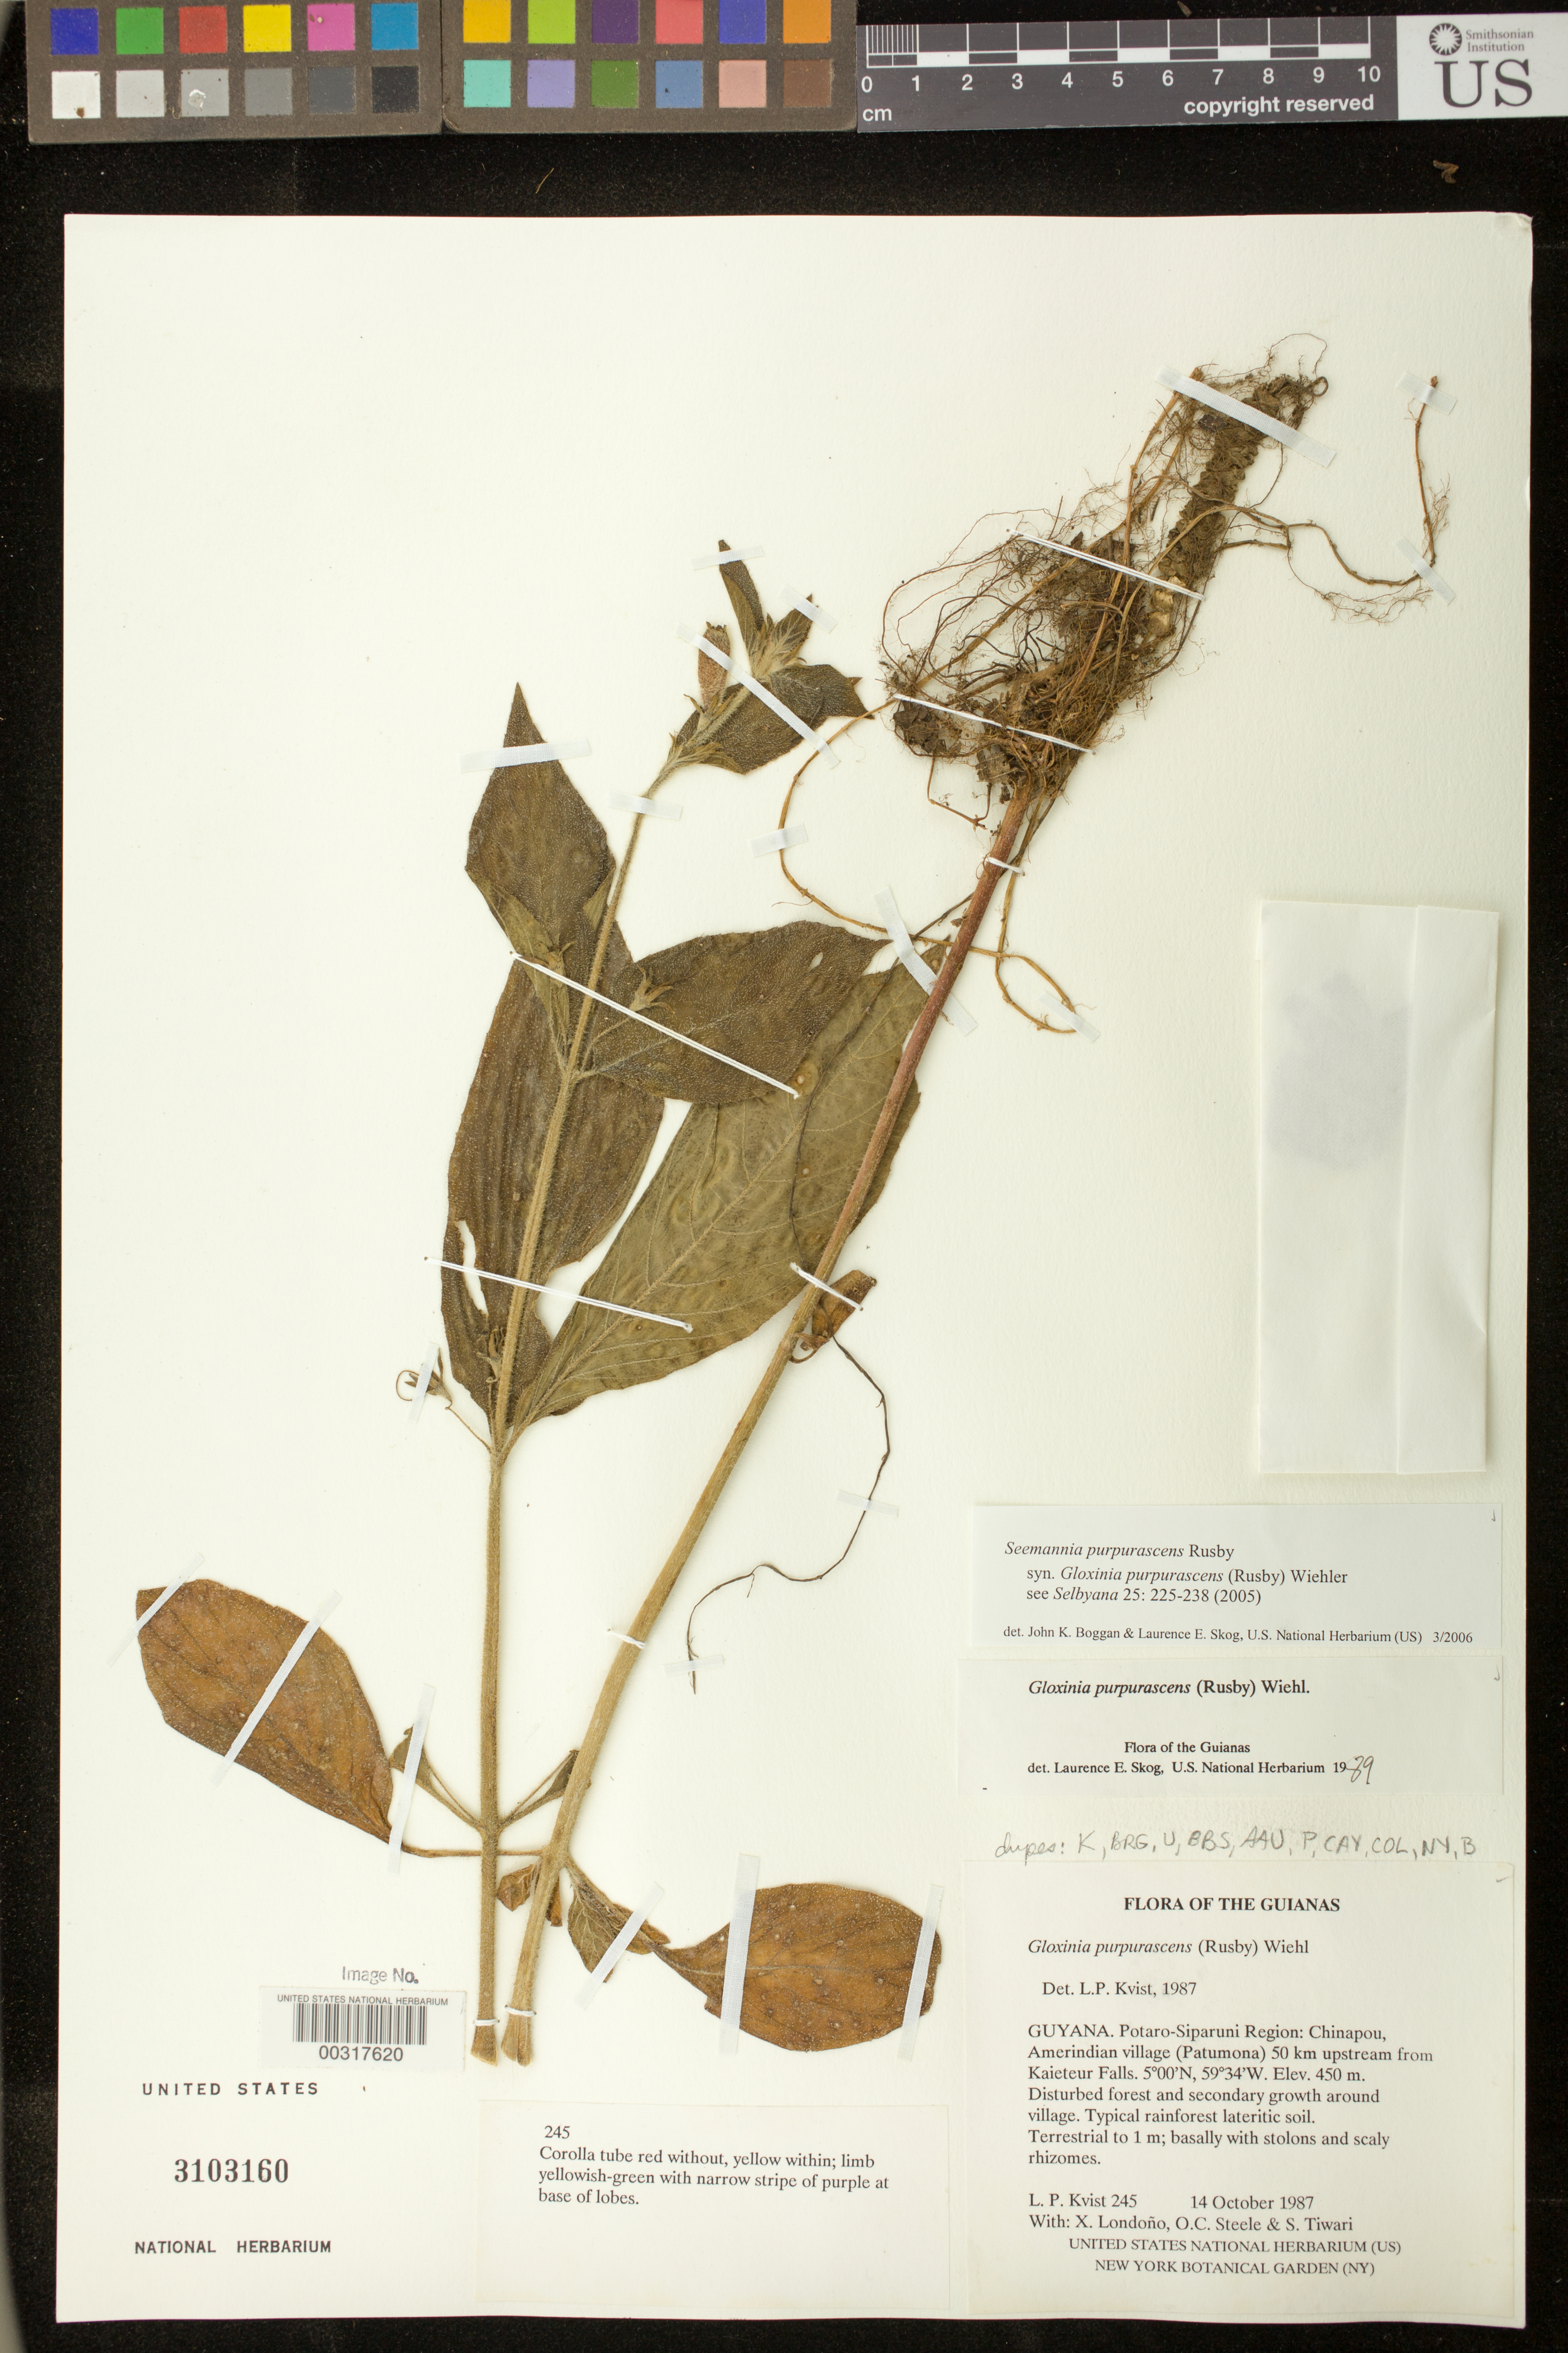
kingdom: Plantae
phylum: Tracheophyta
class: Magnoliopsida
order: Lamiales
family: Gesneriaceae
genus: Seemannia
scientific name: Seemannia purpurascens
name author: Rusby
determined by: Boggan, J. K.; Skog, L. E.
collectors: L. P. Kvist, X. Londoño, O. C. Steele & S. Tiwari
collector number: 245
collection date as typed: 14 Oct 1987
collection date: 1987-10-14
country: Guyana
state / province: Potaro-Siparuni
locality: Chinapou, Amerindian village (Patumona) 50 km upstream from Kaieteur Falls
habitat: Disturbed forest and secondary growth; typical rainforest lateritic soil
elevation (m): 450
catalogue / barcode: US 3103160